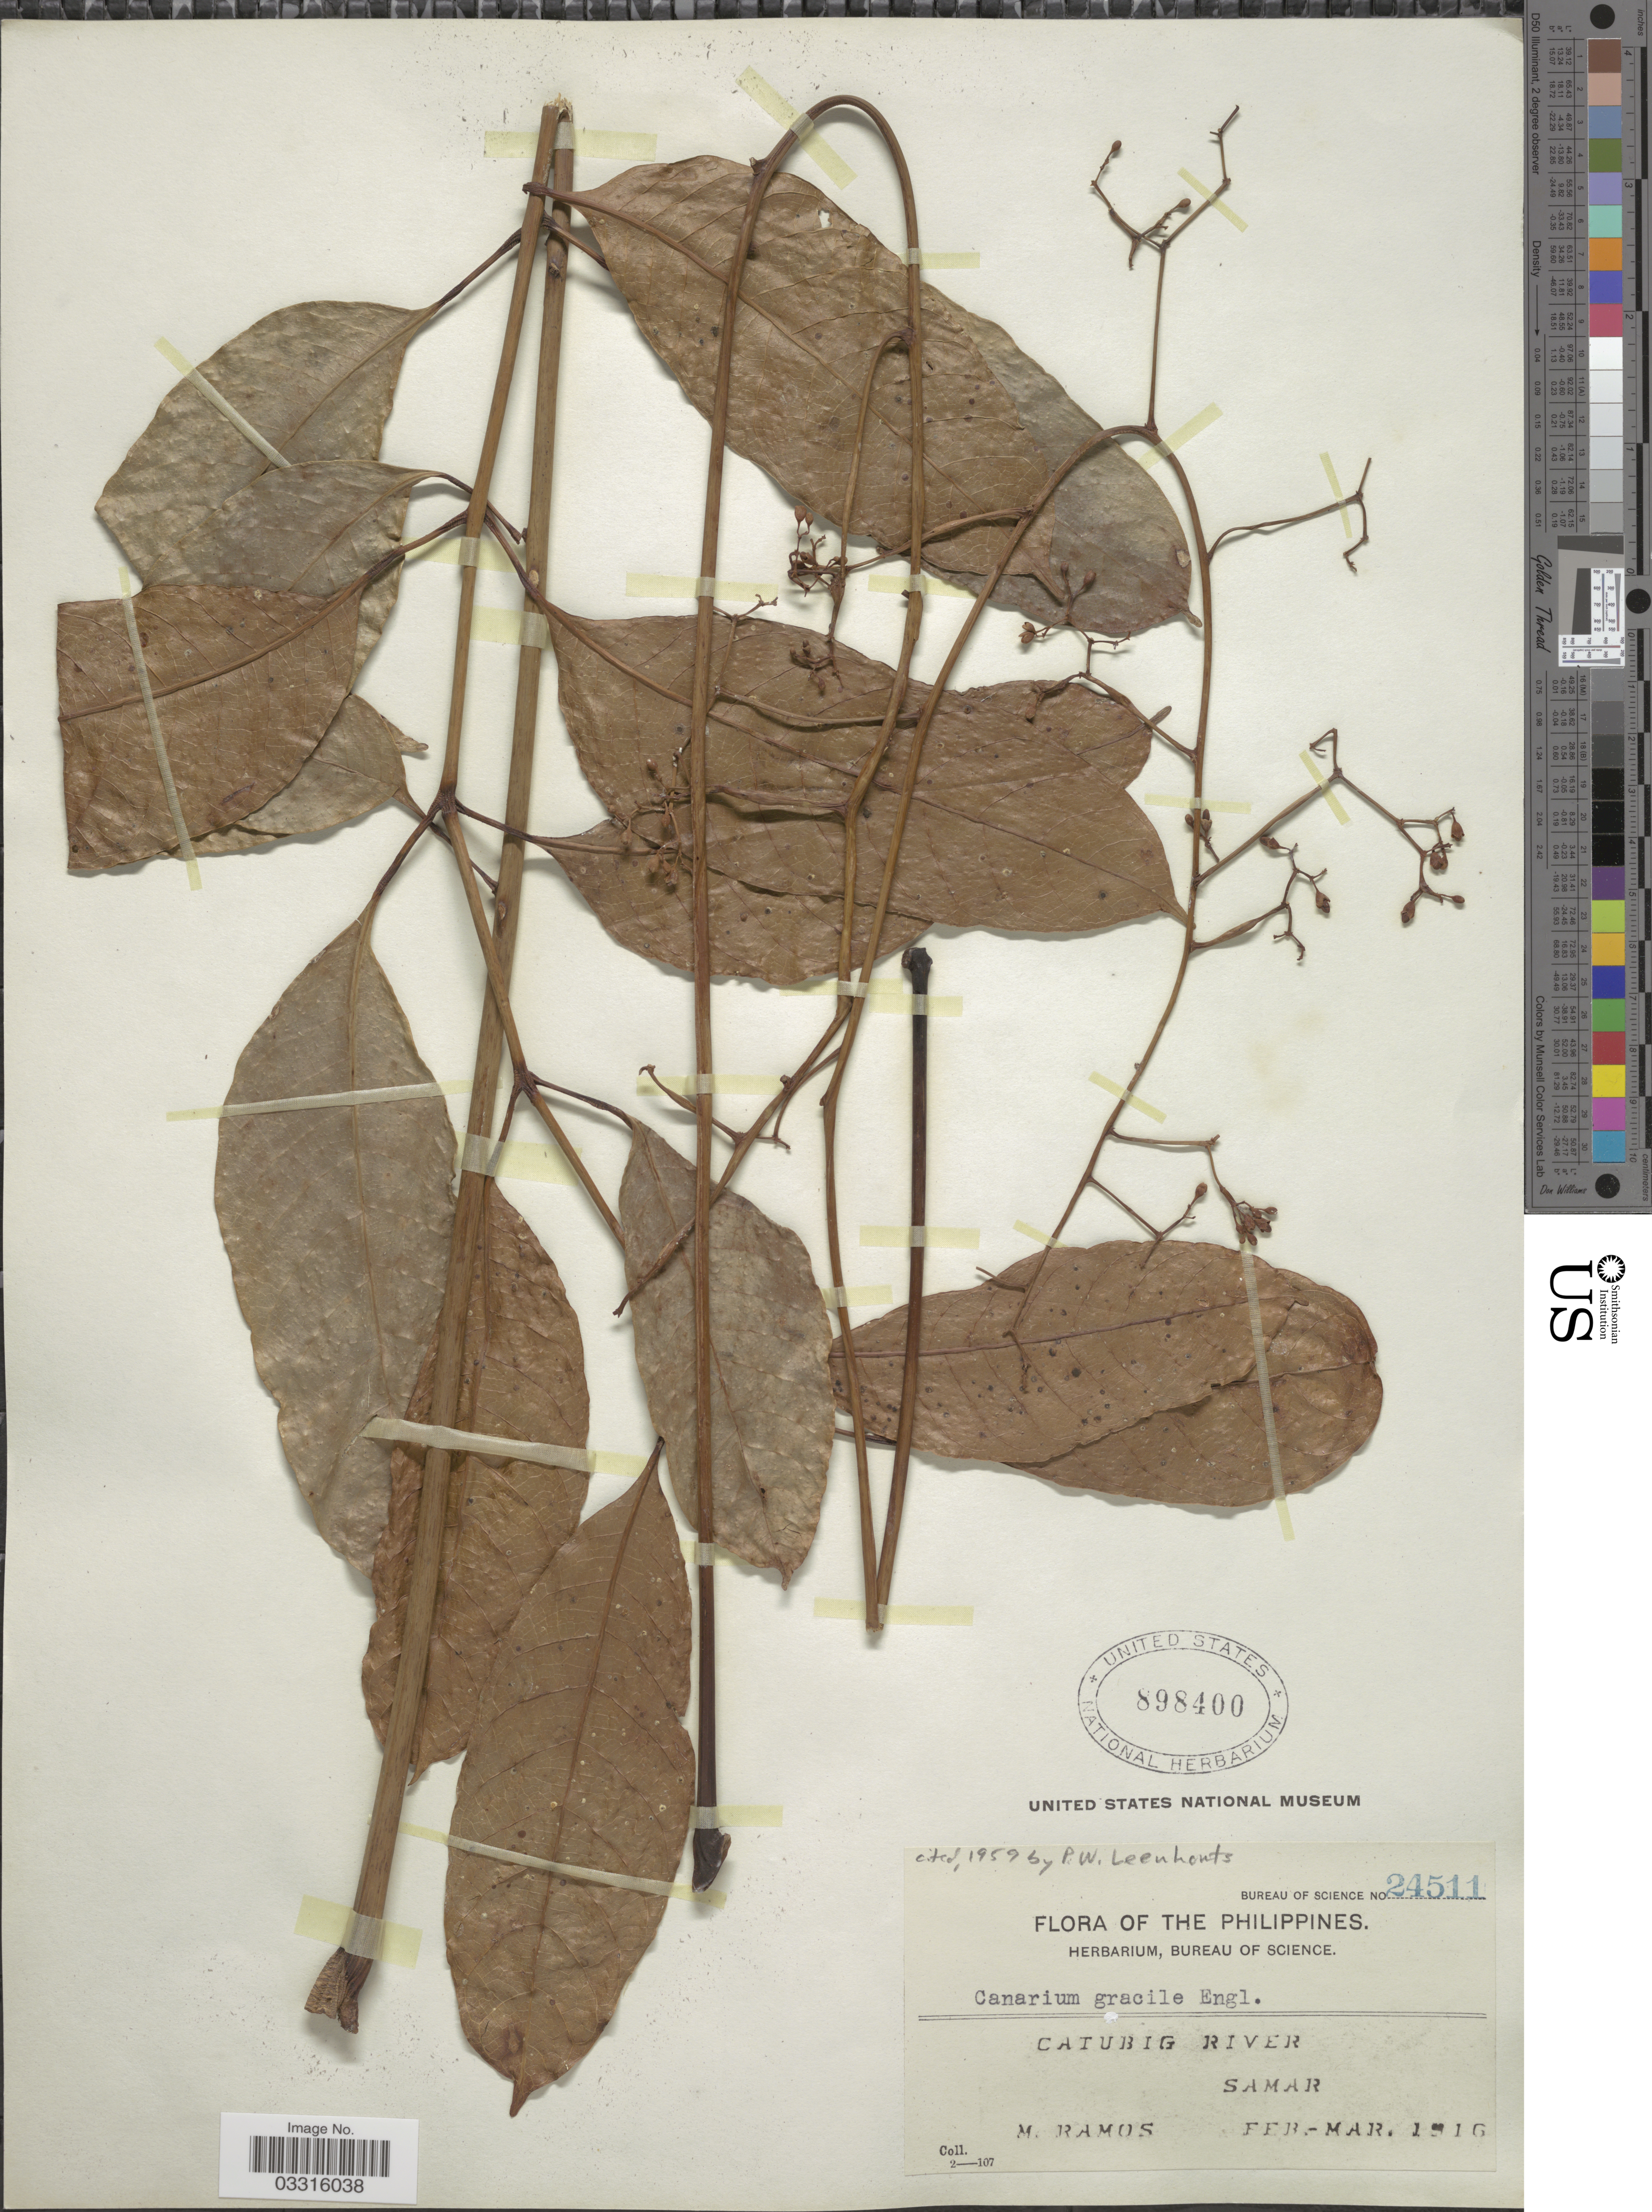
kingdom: Plantae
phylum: Tracheophyta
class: Magnoliopsida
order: Sapindales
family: Burseraceae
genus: Canarium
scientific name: Canarium gracile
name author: Engl.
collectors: M. Ramos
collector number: Bureau of Science 24511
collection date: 1916-02/1916-03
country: Philippines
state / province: Eastern Visayas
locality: Catubig River, Samar.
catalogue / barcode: US 898400